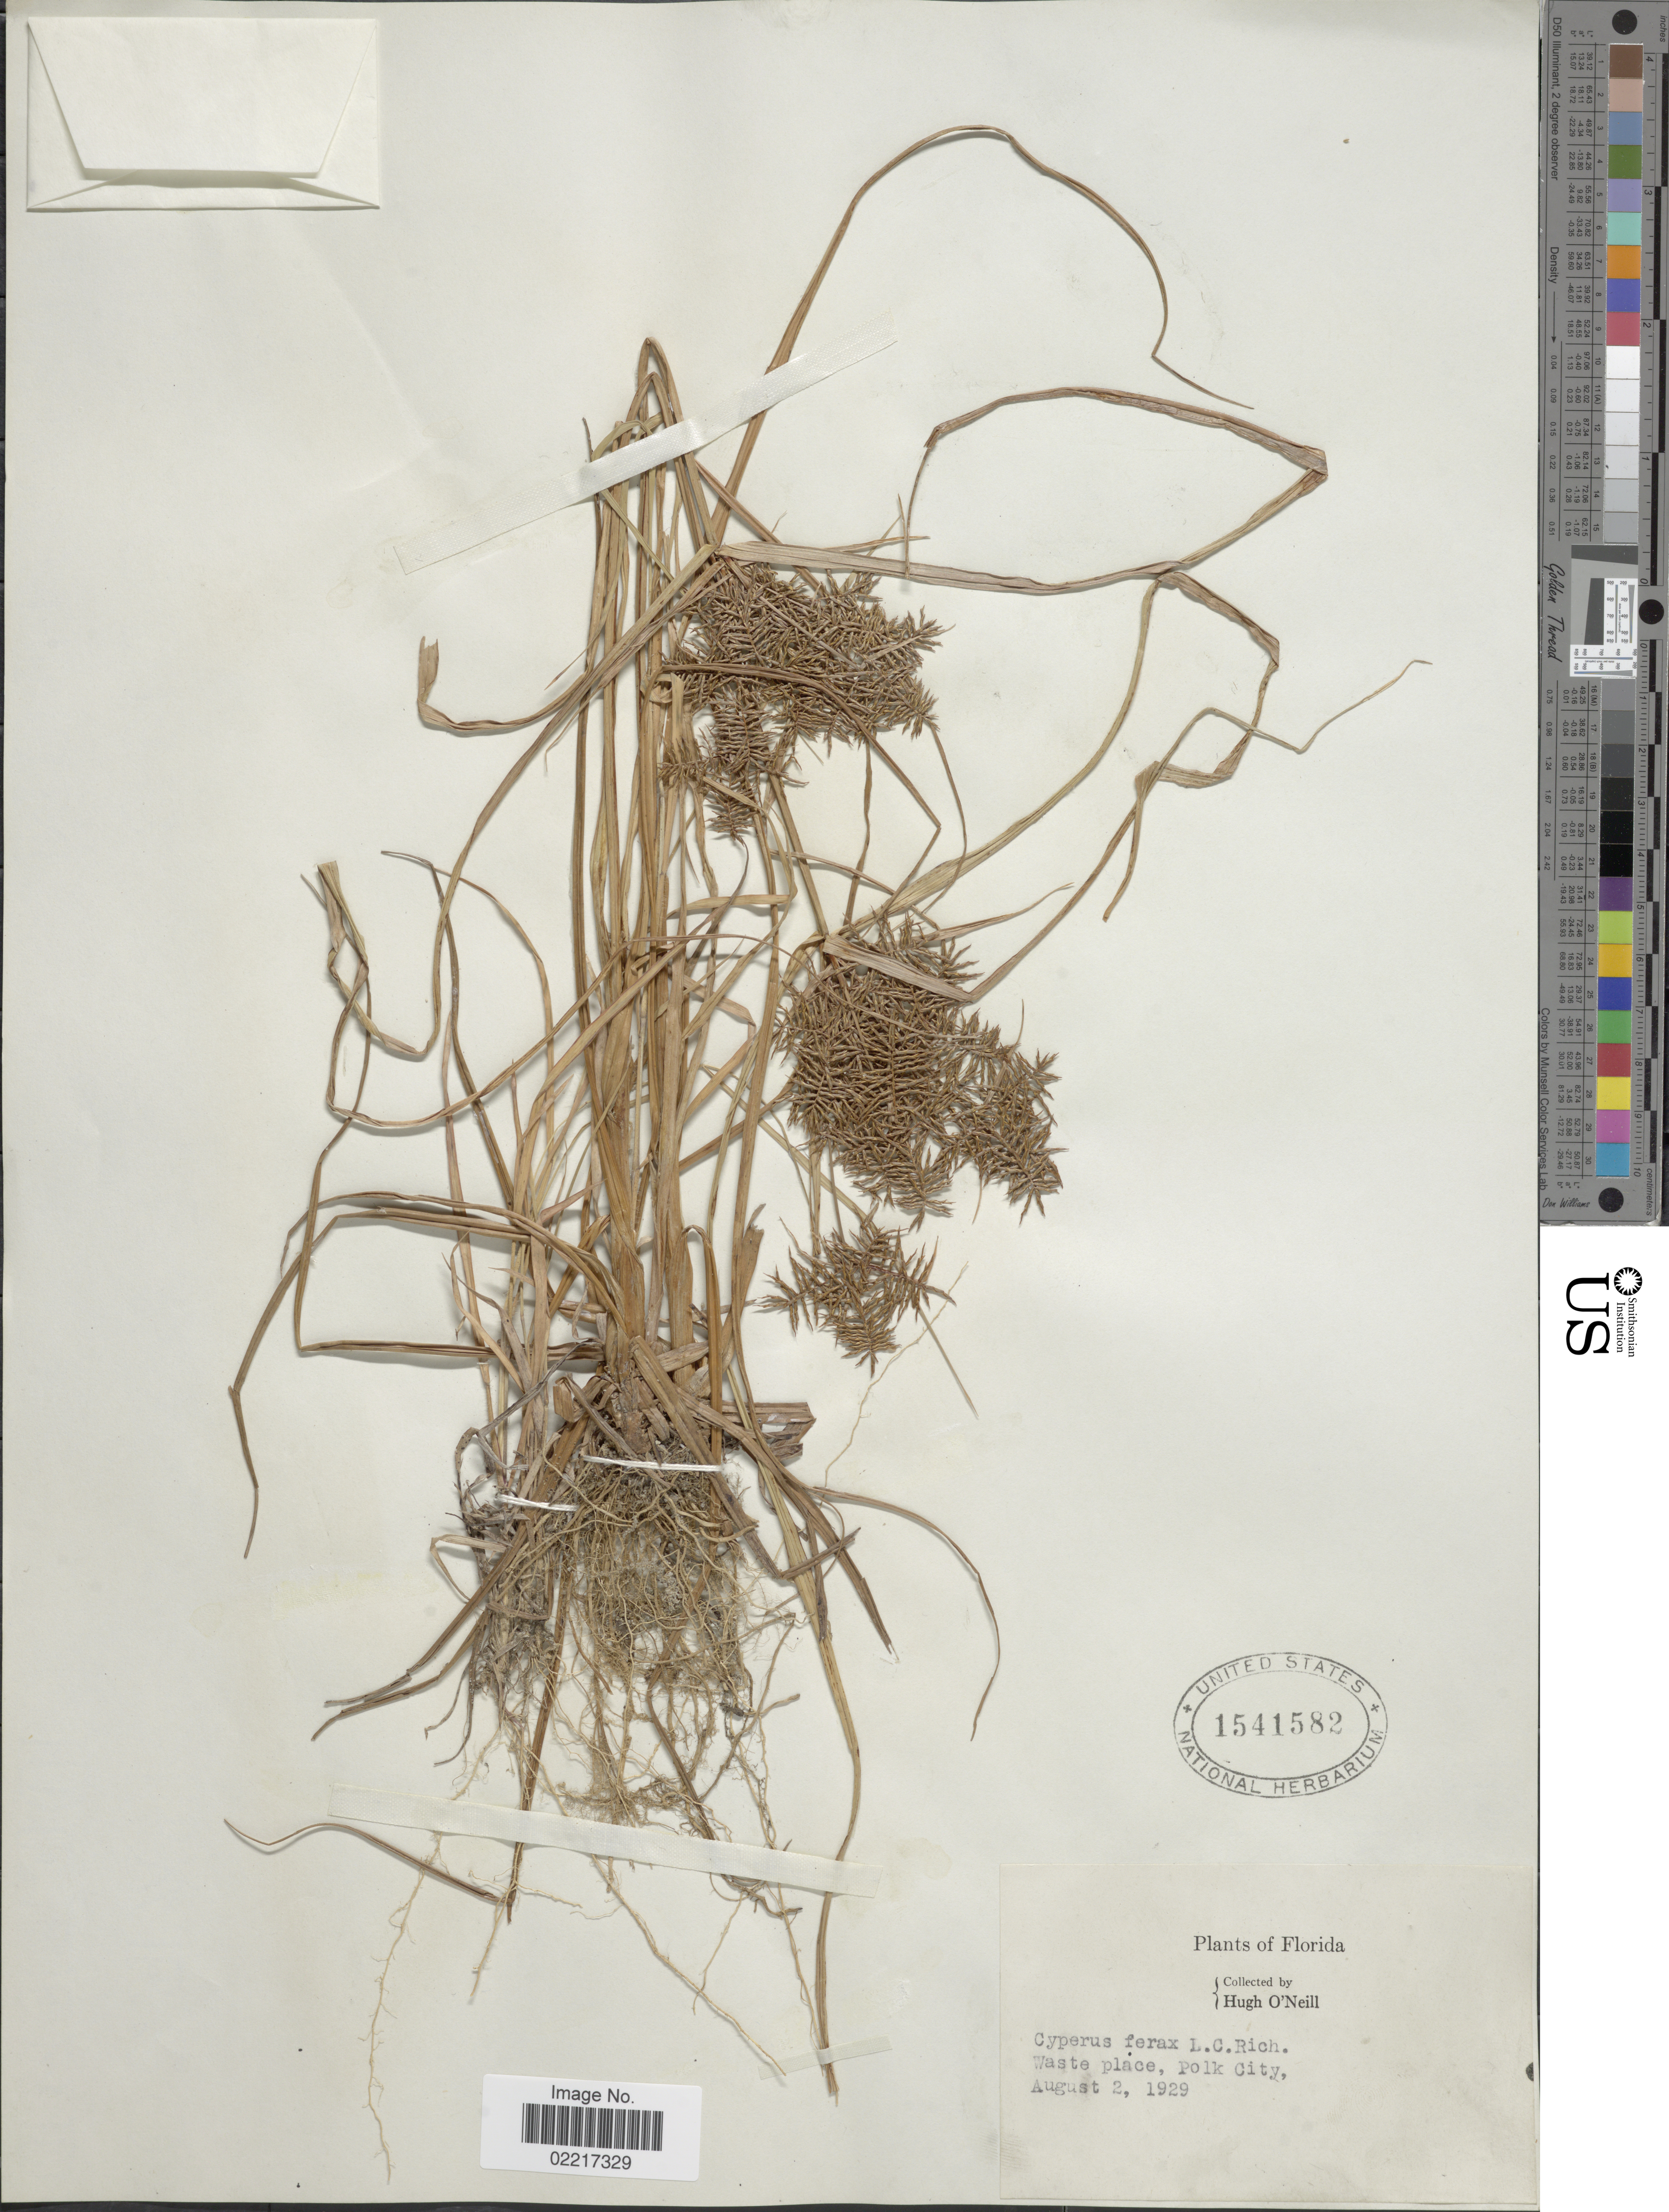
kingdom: Plantae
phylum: Tracheophyta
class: Liliopsida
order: Poales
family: Cyperaceae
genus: Cyperus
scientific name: Cyperus odoratus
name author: L.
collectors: H. O'Neill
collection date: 1929-08-02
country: United States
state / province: Florida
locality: Polk City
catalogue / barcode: US 1541582